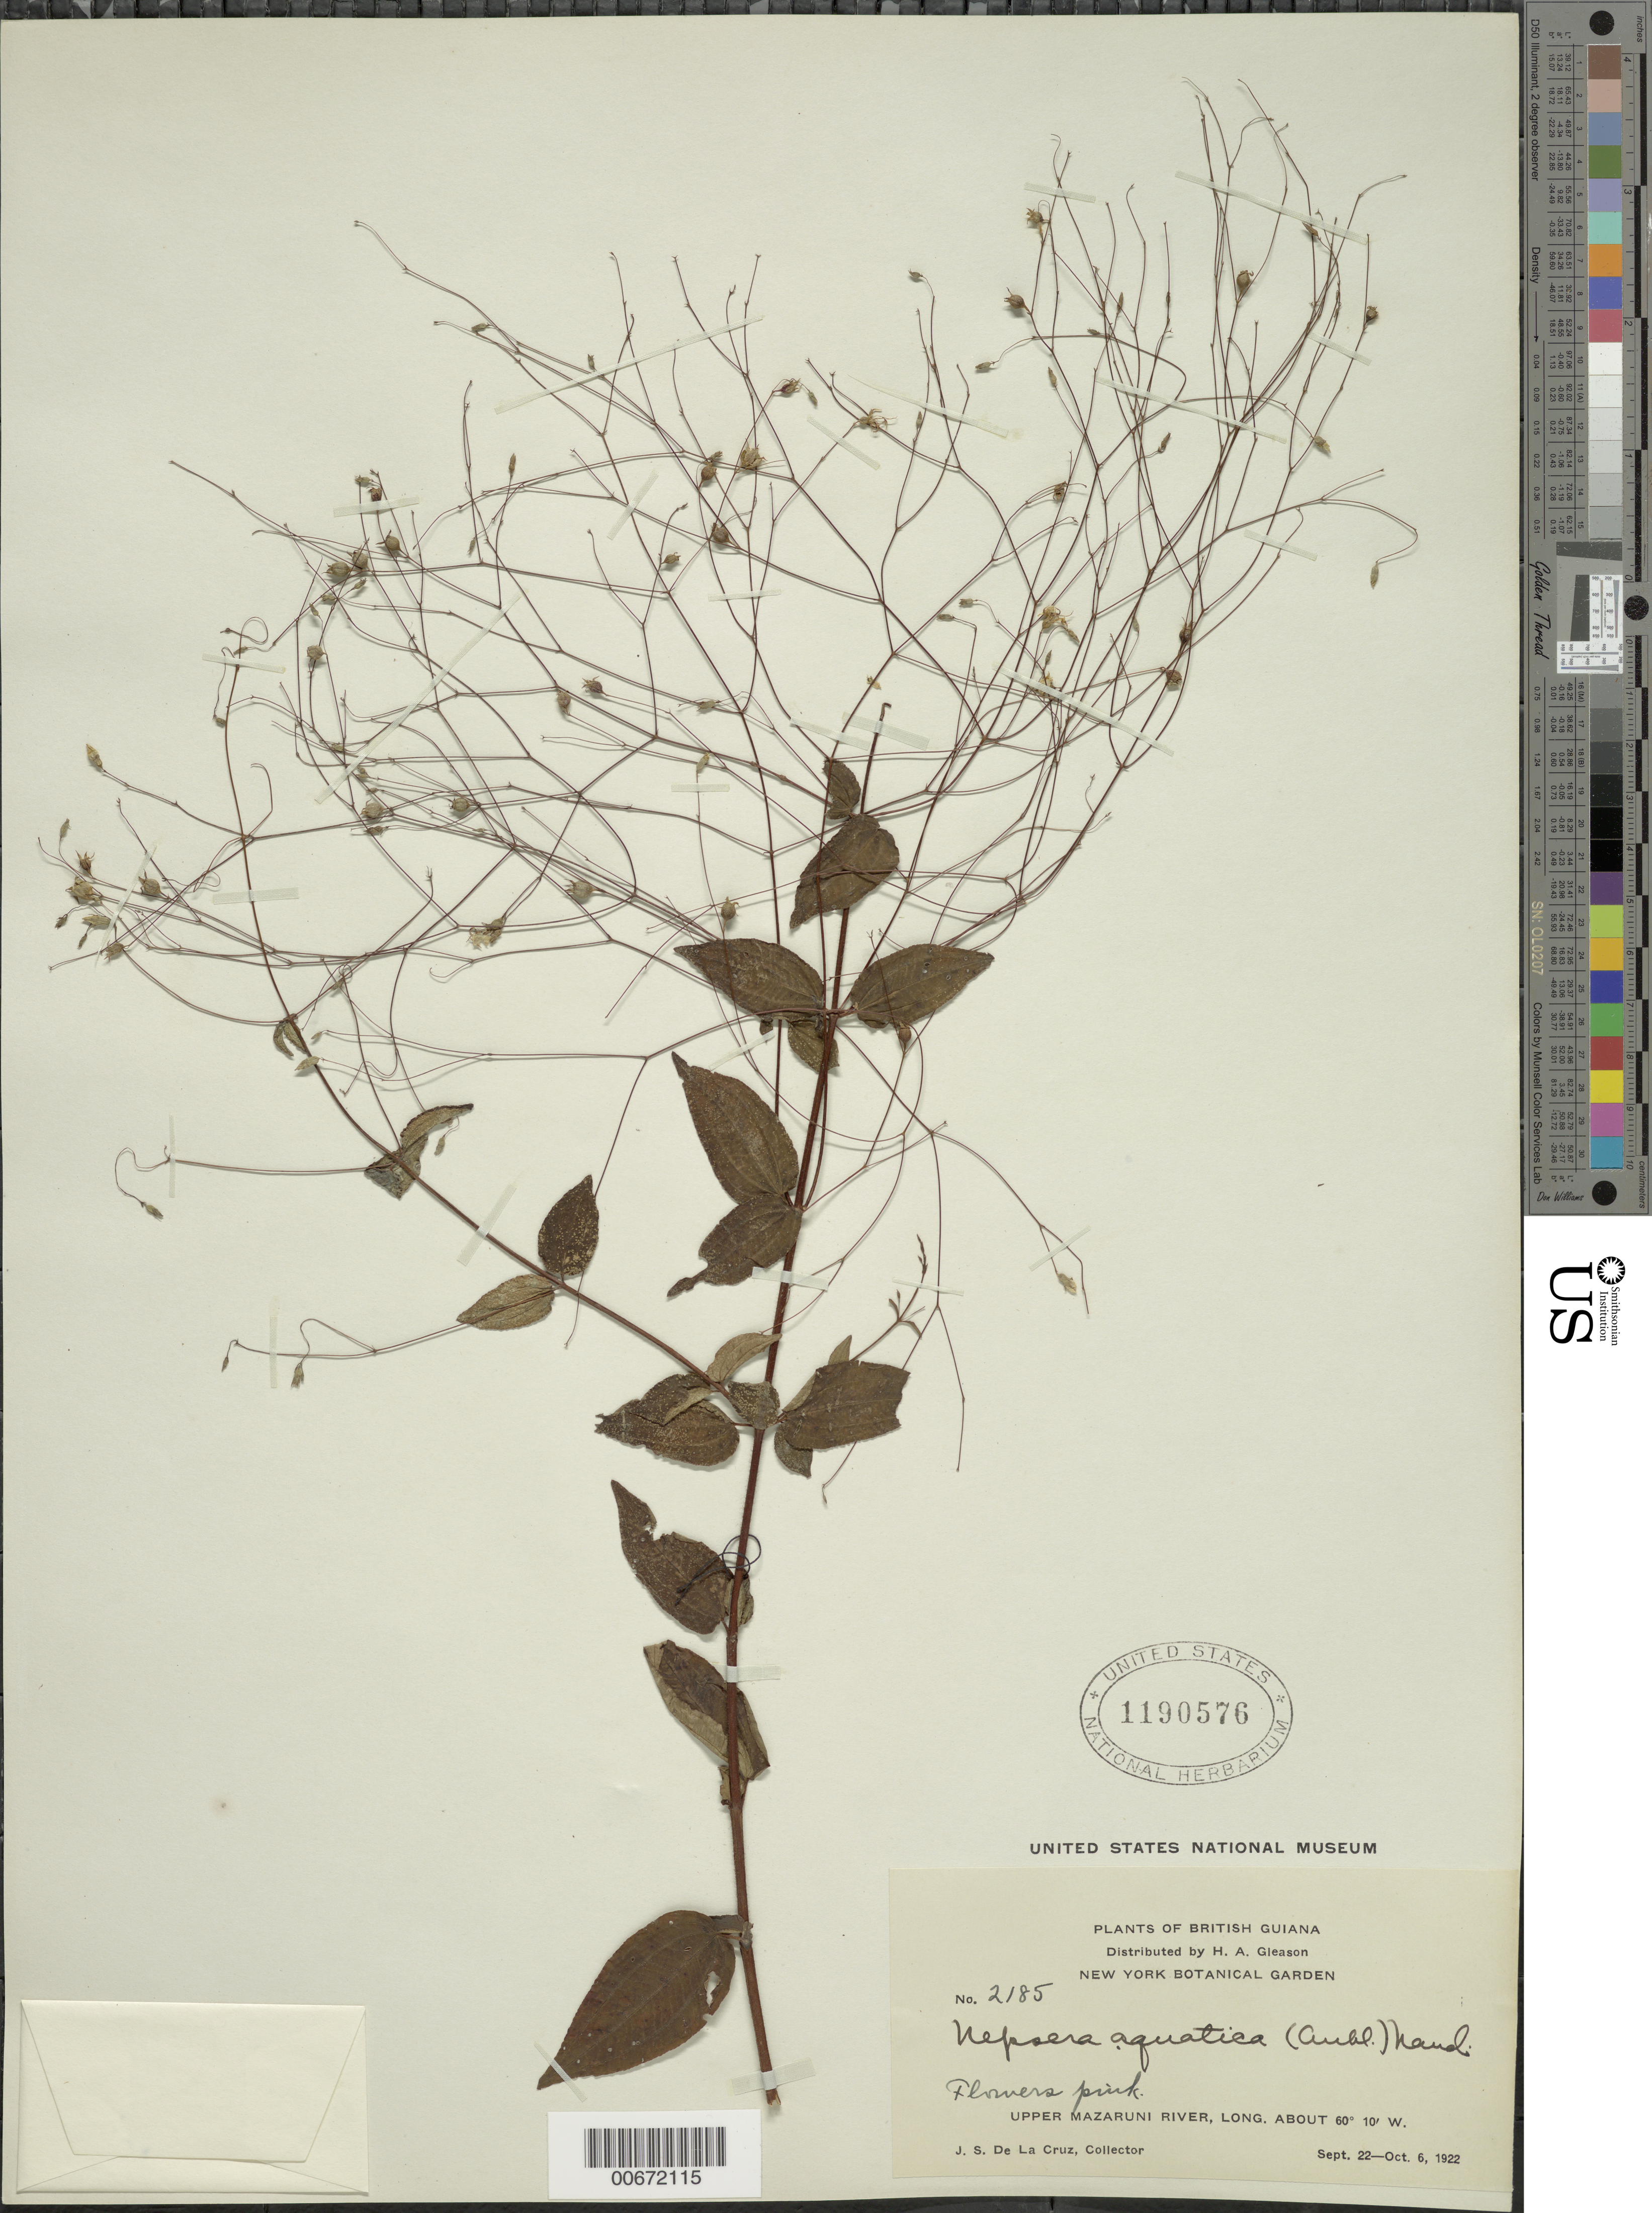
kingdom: Plantae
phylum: Tracheophyta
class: Magnoliopsida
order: Myrtales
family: Melastomataceae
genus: Nepsera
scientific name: Nepsera aquatica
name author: (Aubl.) Naudin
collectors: J. S. de la Cruz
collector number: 2185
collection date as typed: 22-Sep-22 to 6-Oct-22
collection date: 1922-09-22/1922-10-06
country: Guyana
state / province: Cuyuni-Mazaruni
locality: Upper Mazaruni R.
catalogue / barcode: US 1190576